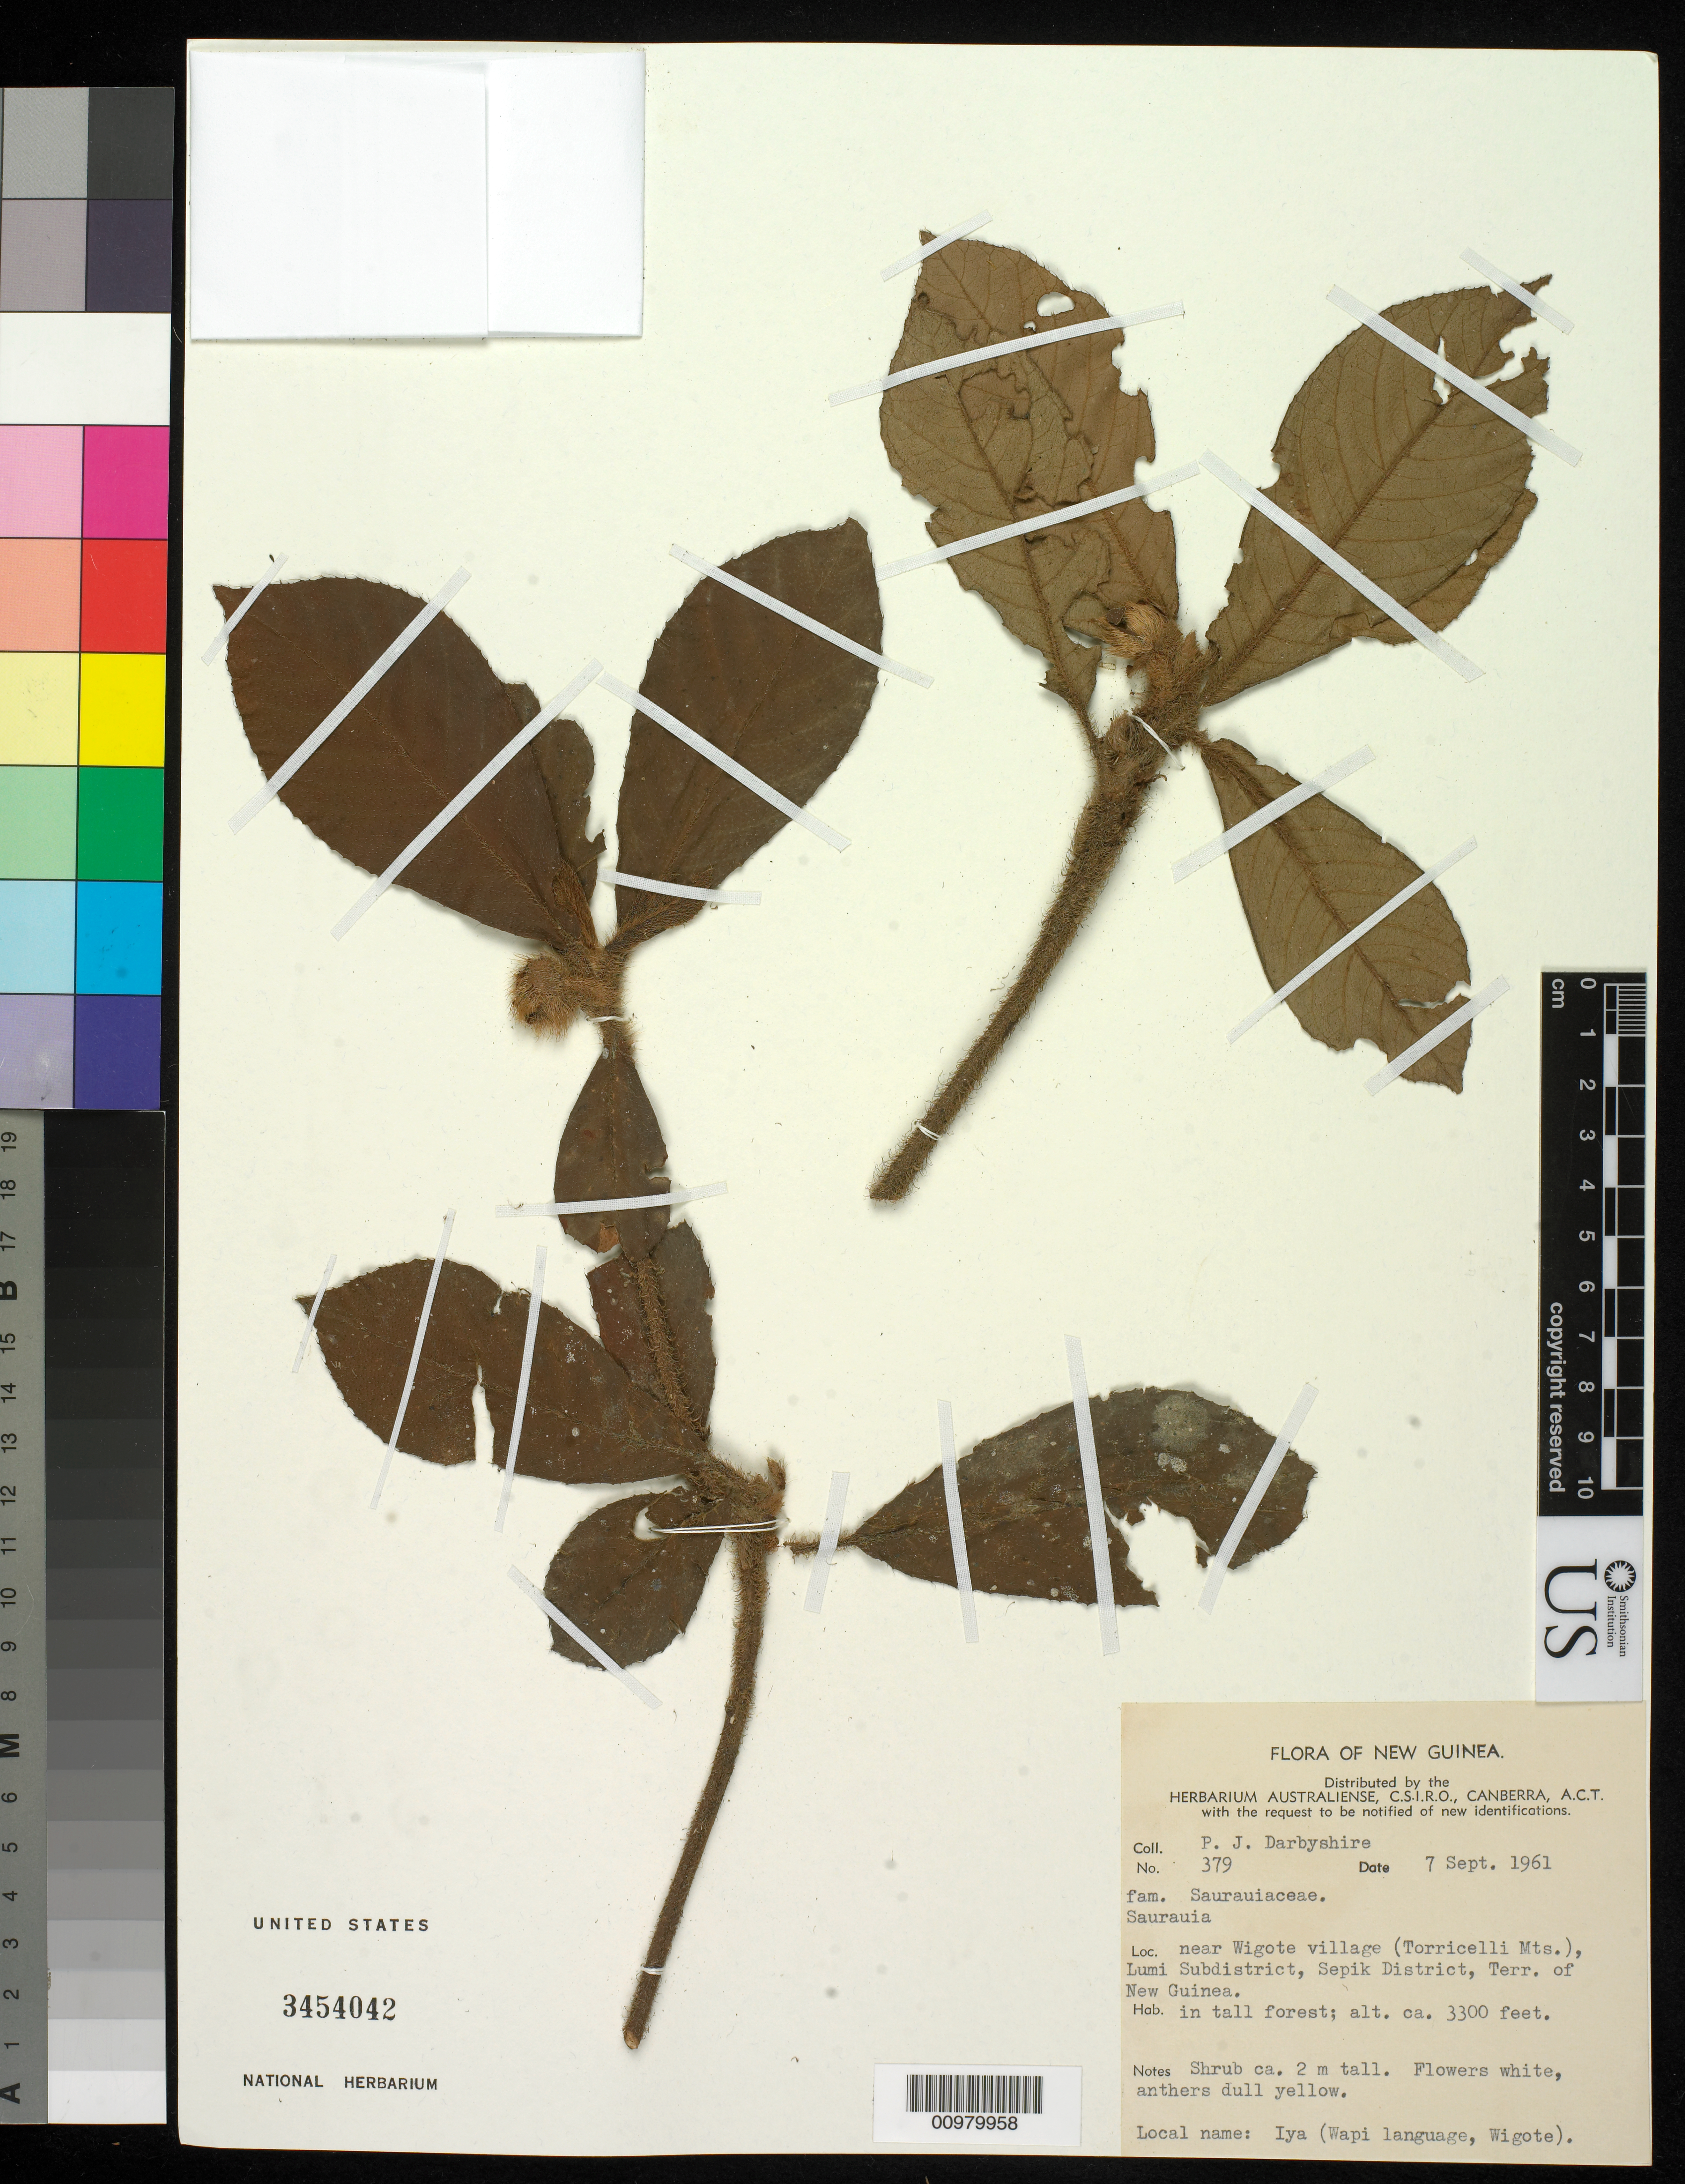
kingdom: Plantae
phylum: Tracheophyta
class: Magnoliopsida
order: Ericales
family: Actinidiaceae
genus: Saurauia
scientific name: Saurauia sp.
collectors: P. Darbyshire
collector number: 379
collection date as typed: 07 Sep 1961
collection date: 1961-09-07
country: Papua New Guinea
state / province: Sandaun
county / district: Lumi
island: New Guinea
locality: Sepik District, Lumi Subdistrict, near Wigote village (Toricelli Mts.)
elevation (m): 1006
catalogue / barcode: US 3454042